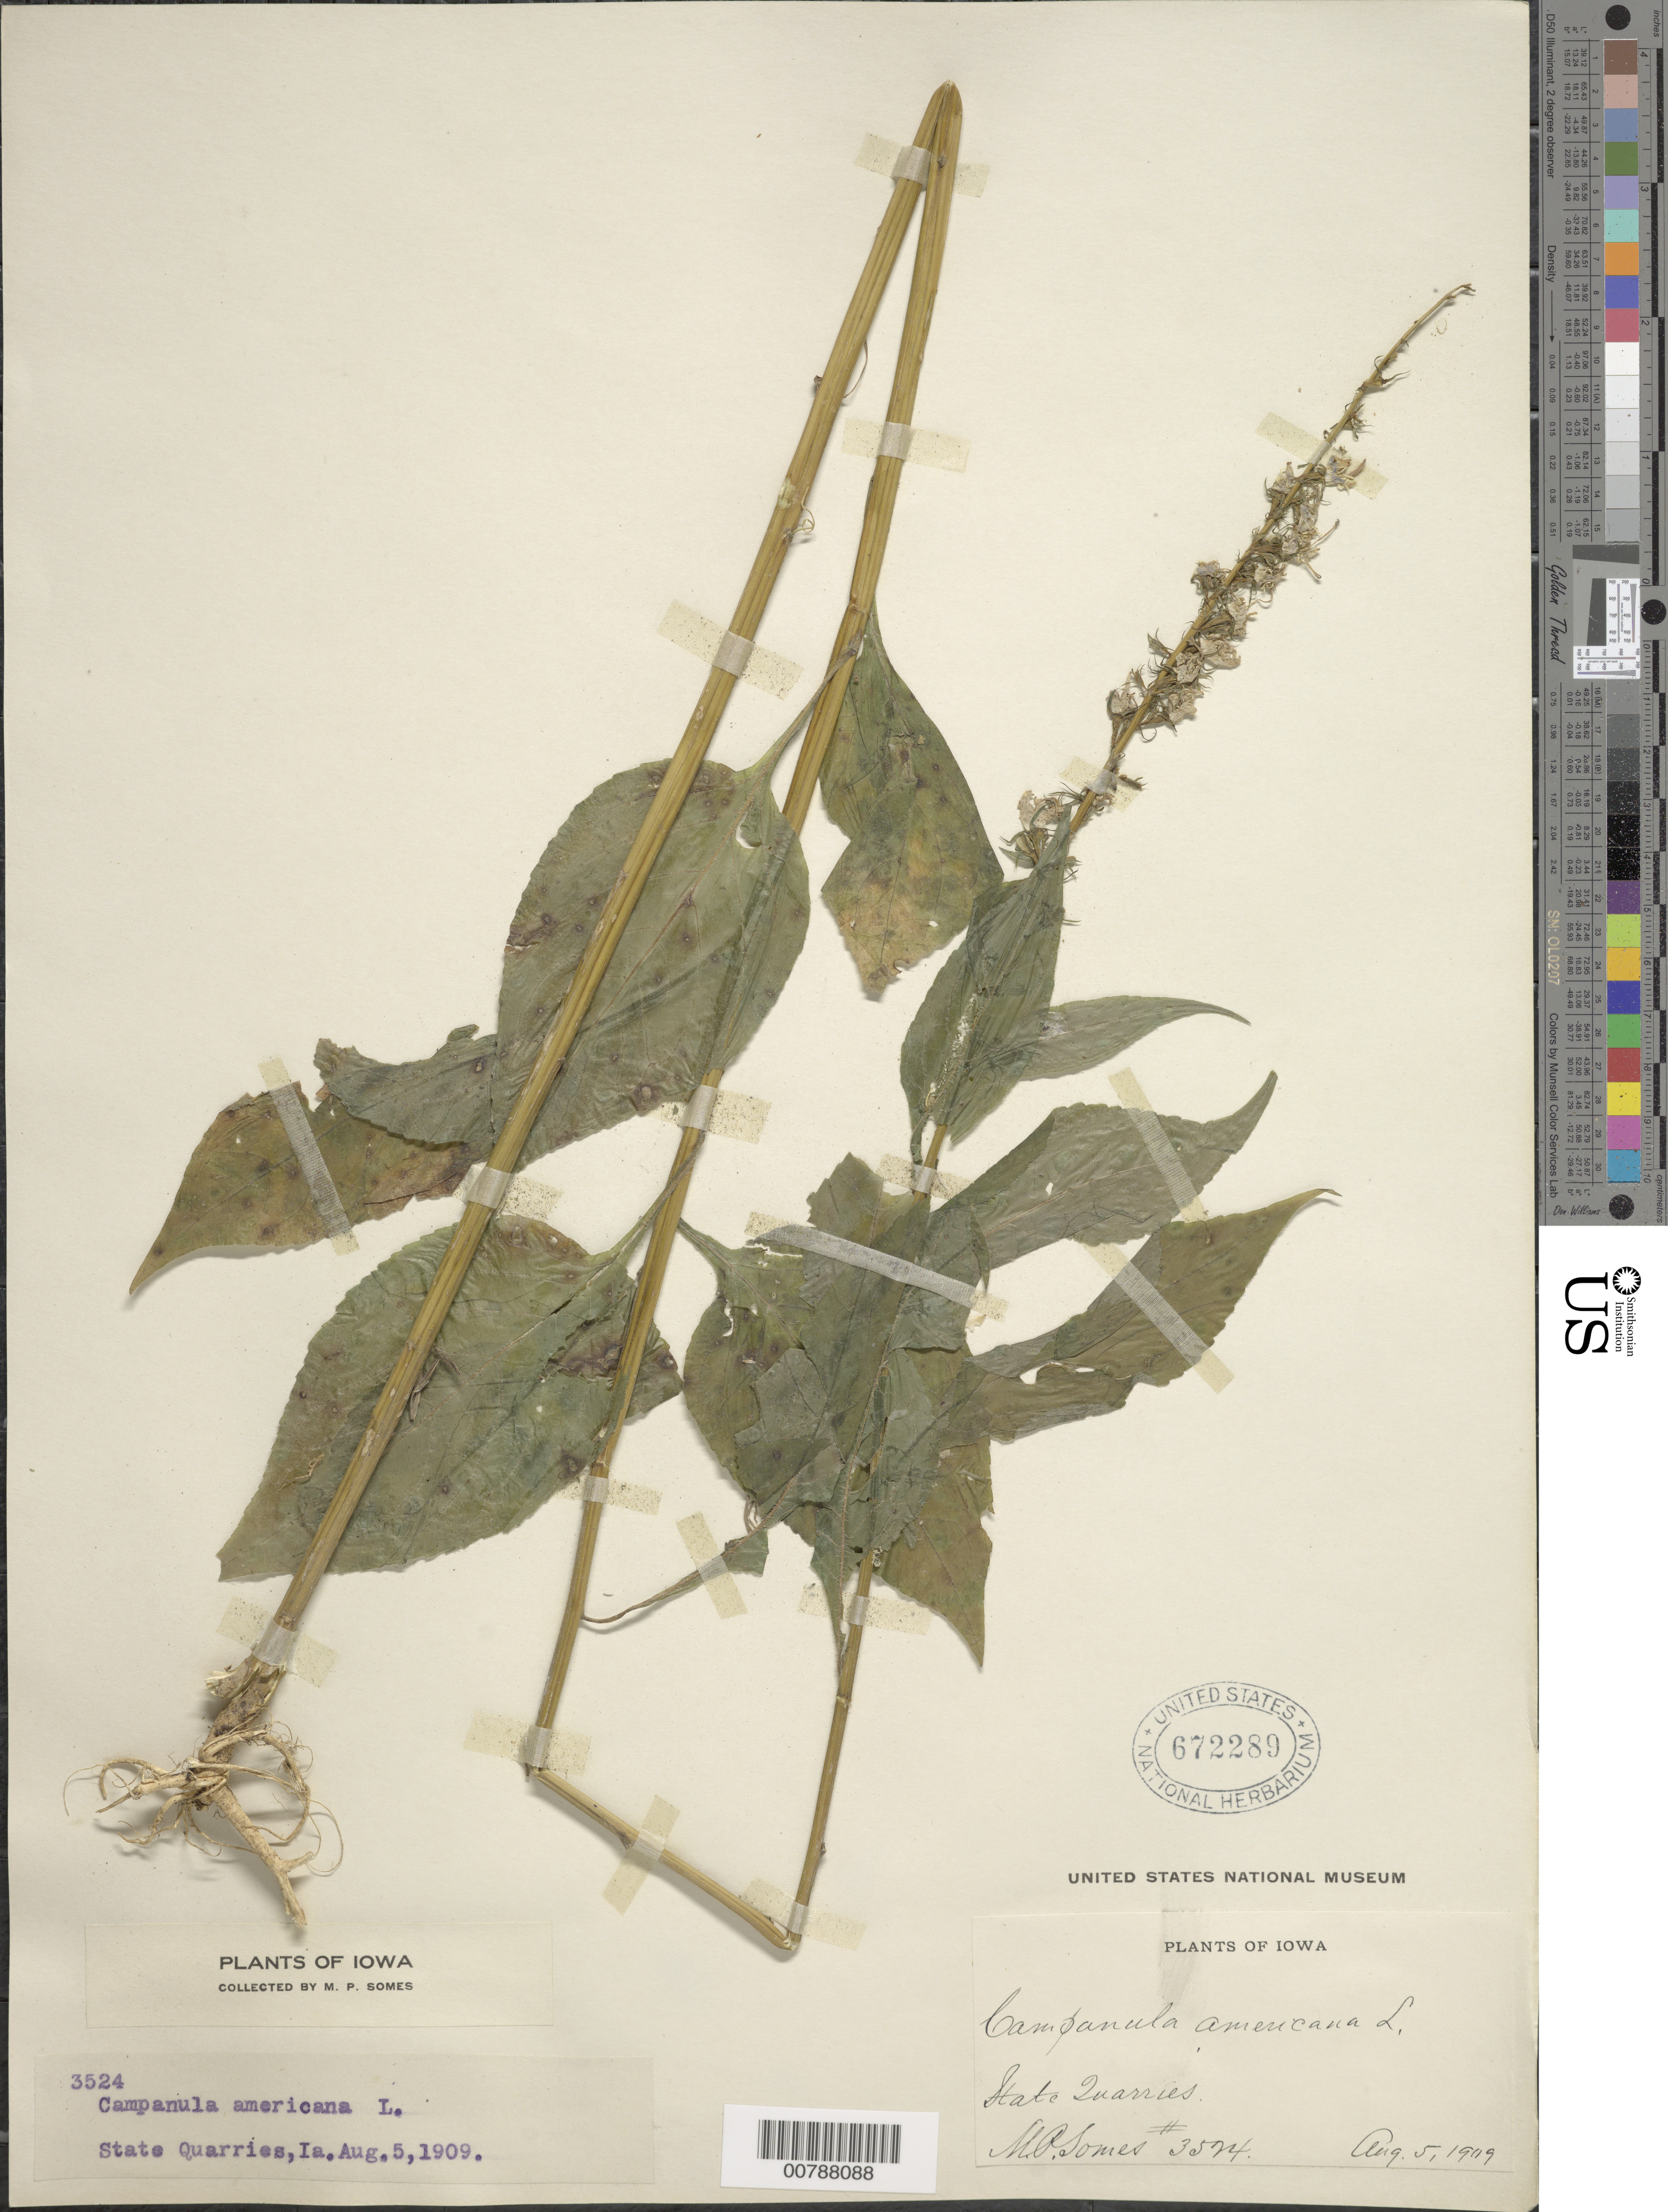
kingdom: Plantae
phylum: Tracheophyta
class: Magnoliopsida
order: Asterales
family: Campanulaceae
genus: Campanula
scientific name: Campanula americana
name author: L.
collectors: M. Somes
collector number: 3574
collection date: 1909-08-05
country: United States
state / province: Iowa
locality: State Quarries.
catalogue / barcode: US 672289